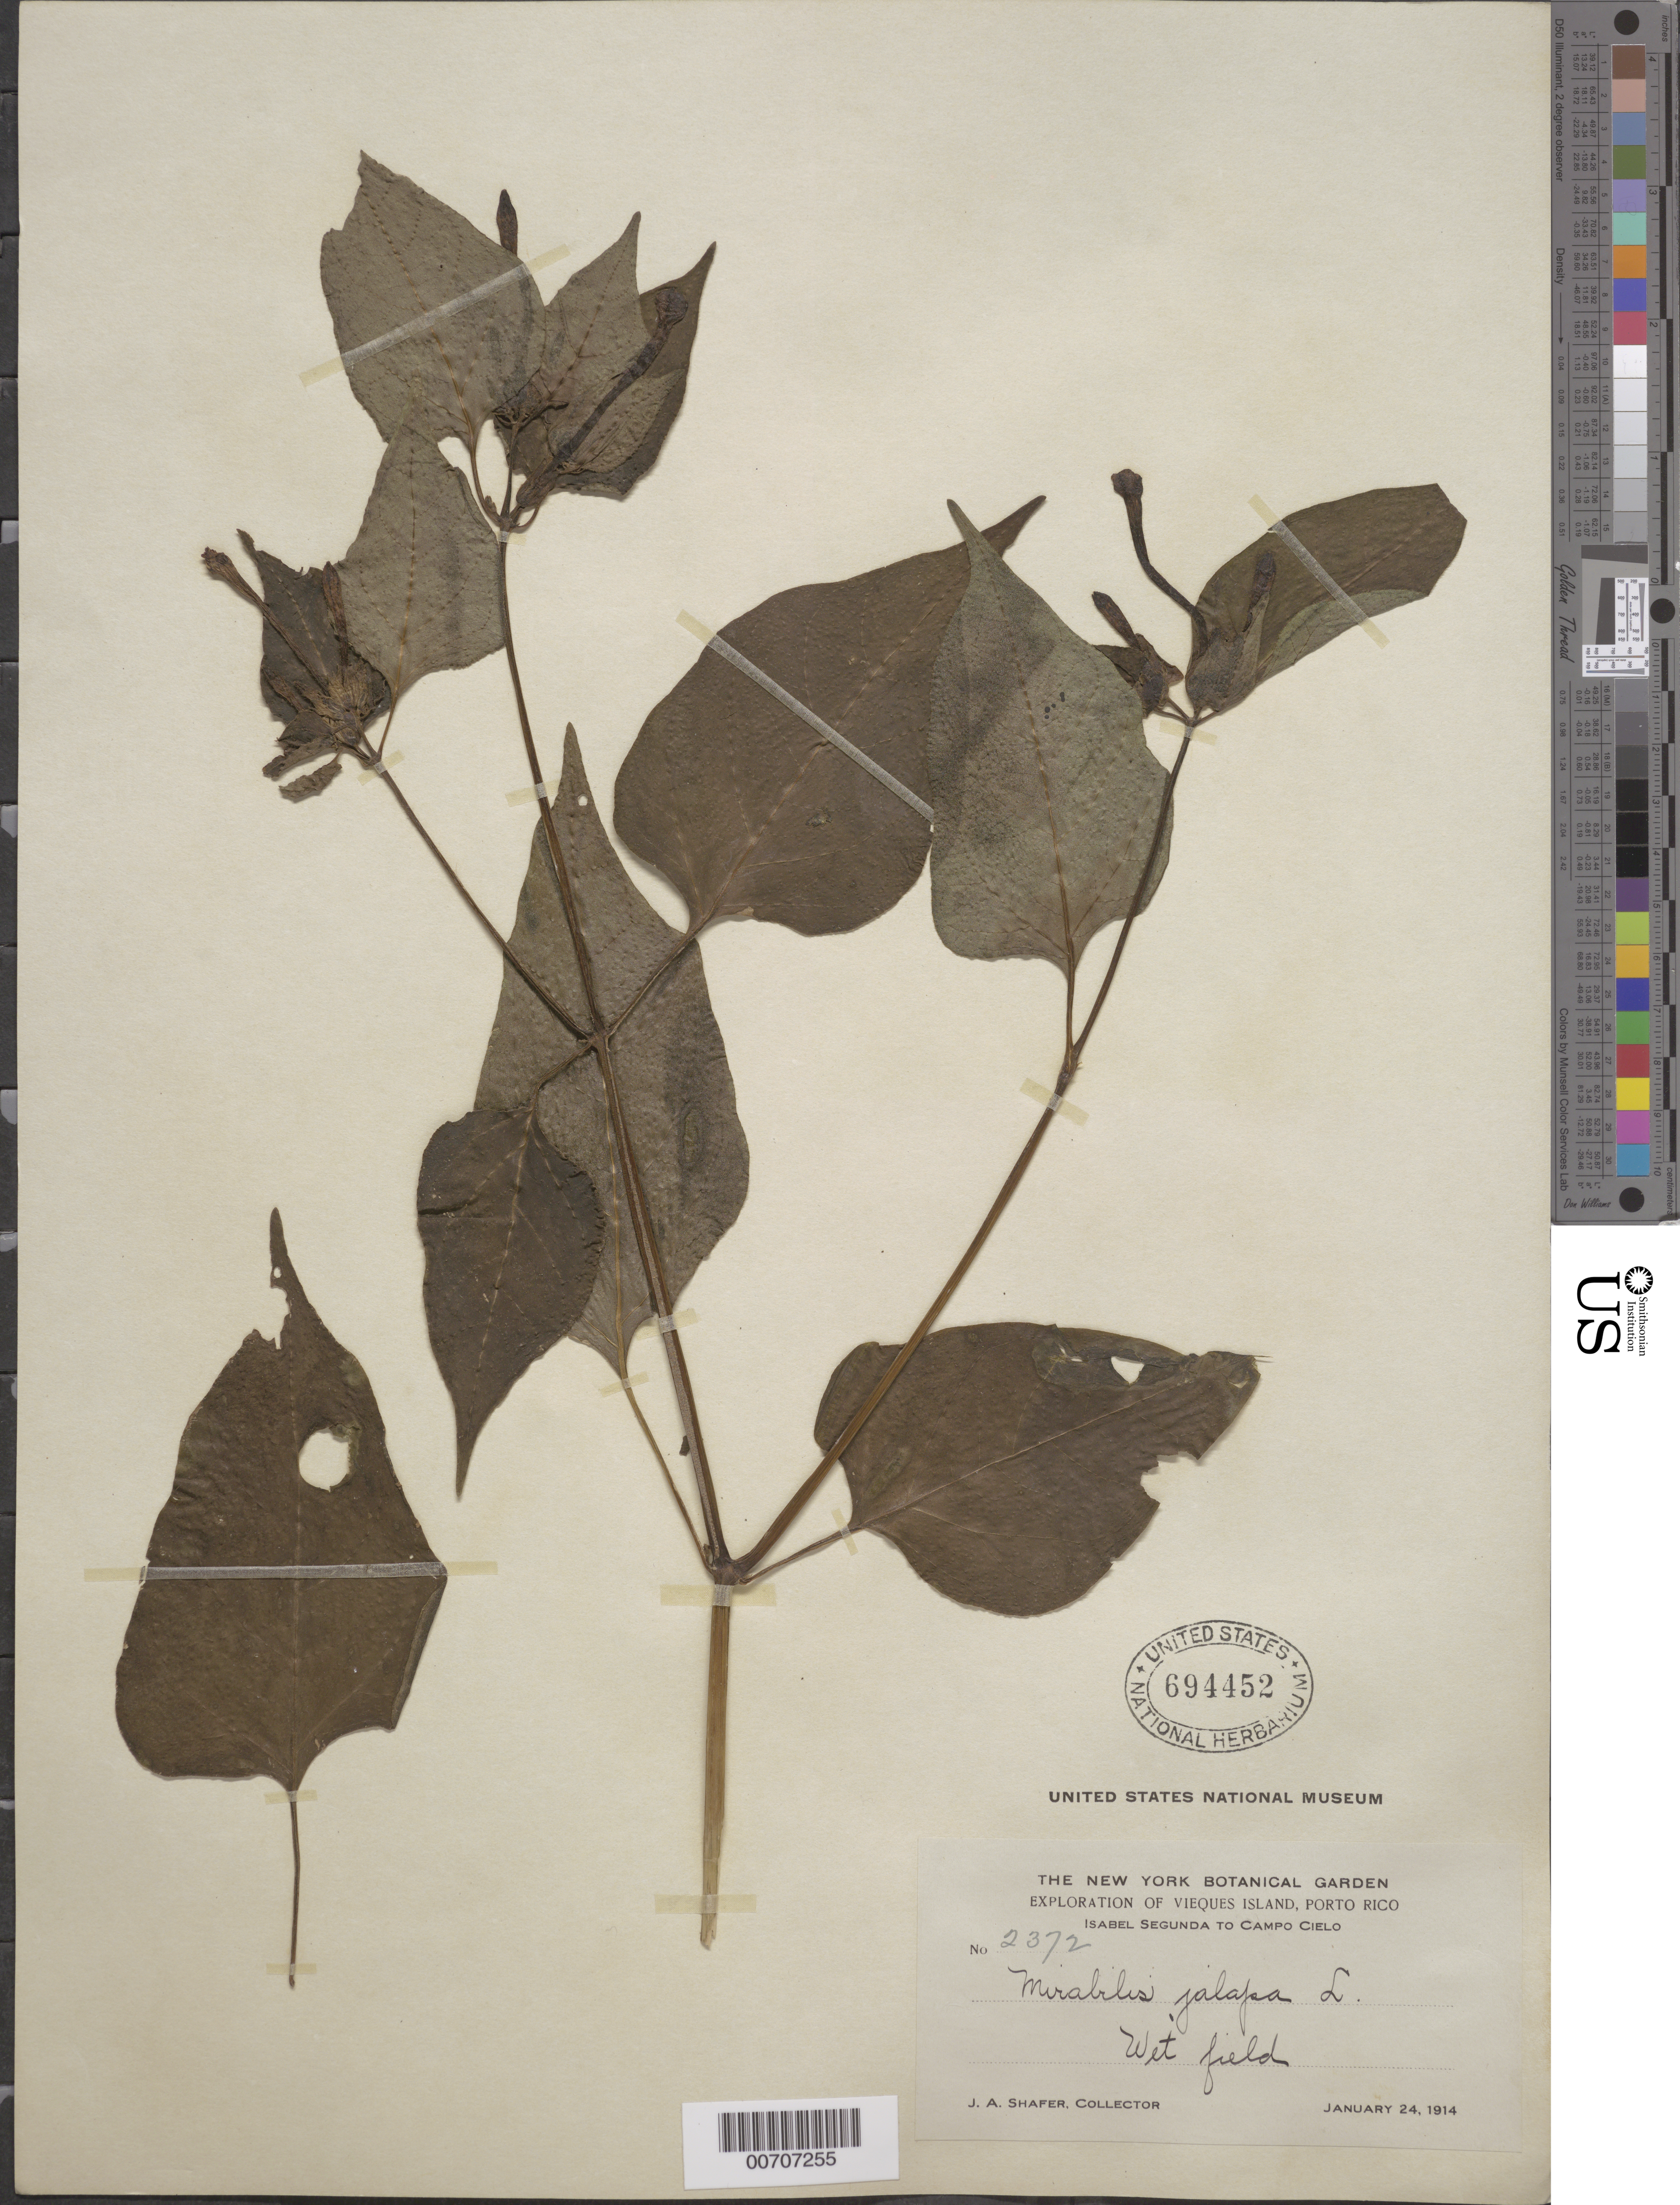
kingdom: Plantae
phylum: Tracheophyta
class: Magnoliopsida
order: Caryophyllales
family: Nyctaginaceae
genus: Mirabilis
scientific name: Mirabilis jalapa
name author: L.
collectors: J. A. Shafer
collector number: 2372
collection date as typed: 24 Jan 1914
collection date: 1914-01-24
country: Puerto Rico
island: Vieques Island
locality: Isabel Segunda to Campo Cielo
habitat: Wet field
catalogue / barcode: US 694452